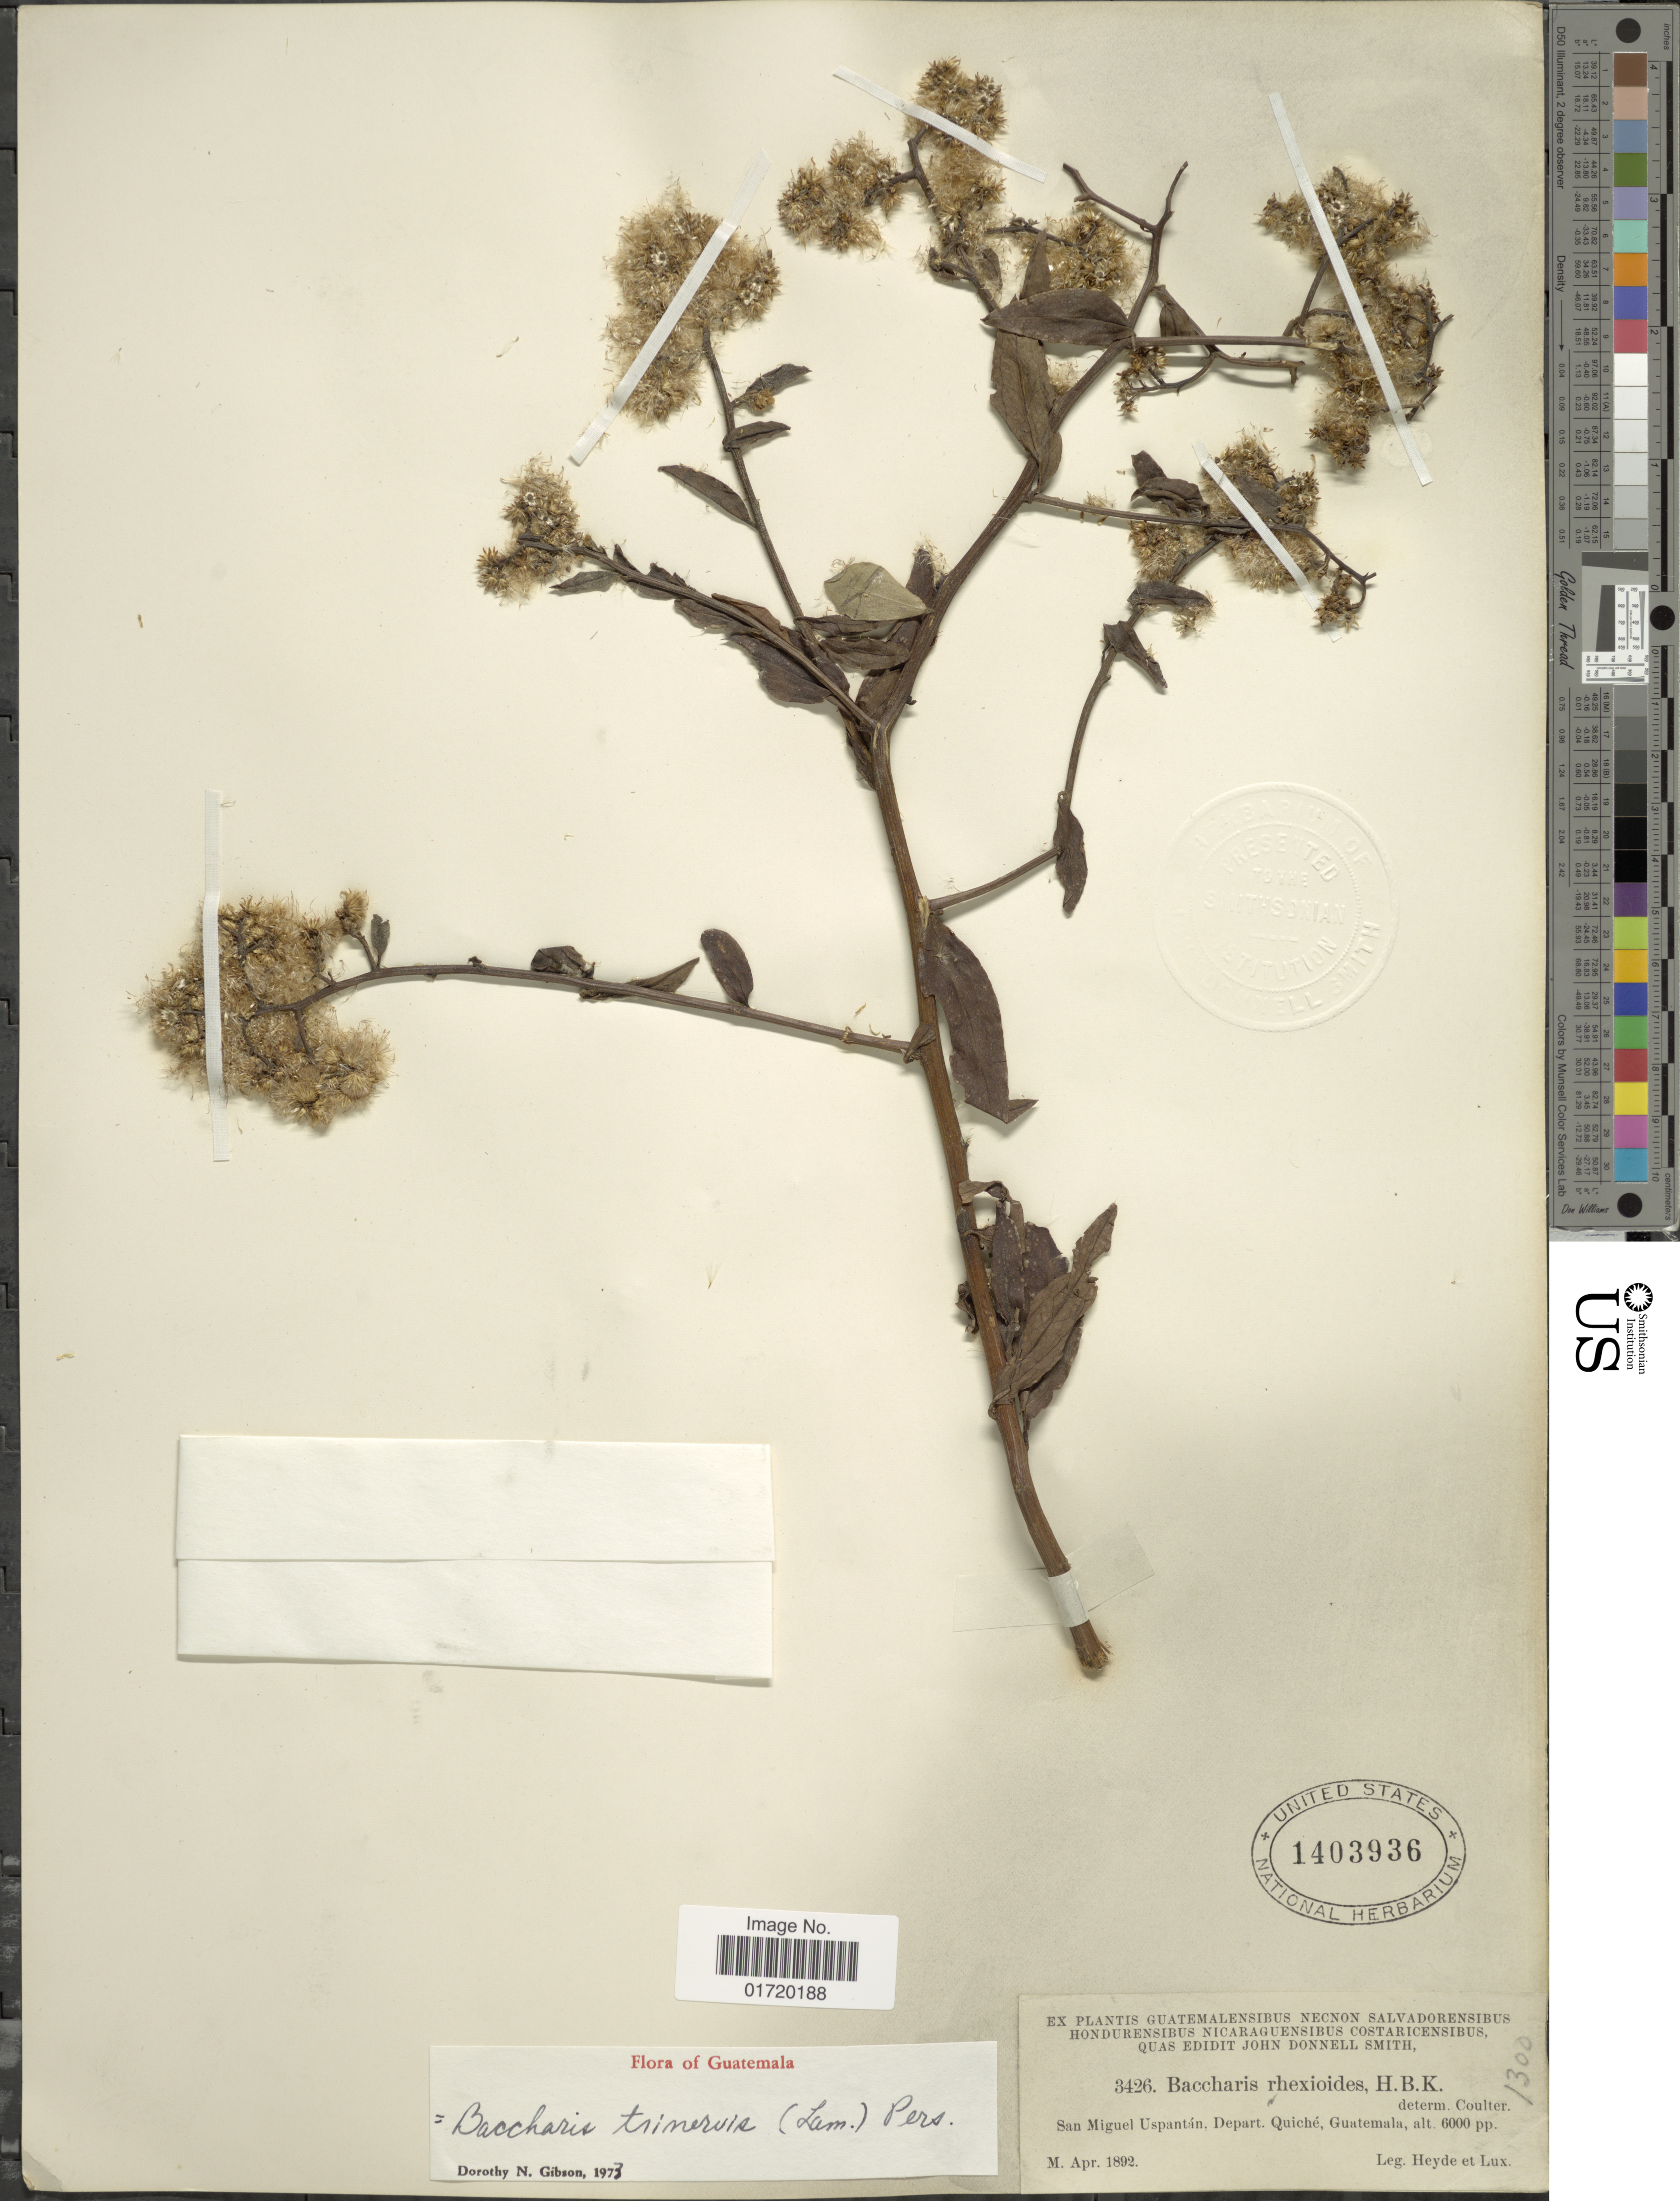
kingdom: Plantae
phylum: Tracheophyta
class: Magnoliopsida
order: Asterales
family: Asteraceae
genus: Baccharis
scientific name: Baccharis trinervis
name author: (Lam.) Pers.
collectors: Heyde & Lux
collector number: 3426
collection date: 1892-04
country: Guatemala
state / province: El Quiché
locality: San Miguel Uspantan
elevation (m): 1829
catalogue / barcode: US 1403936